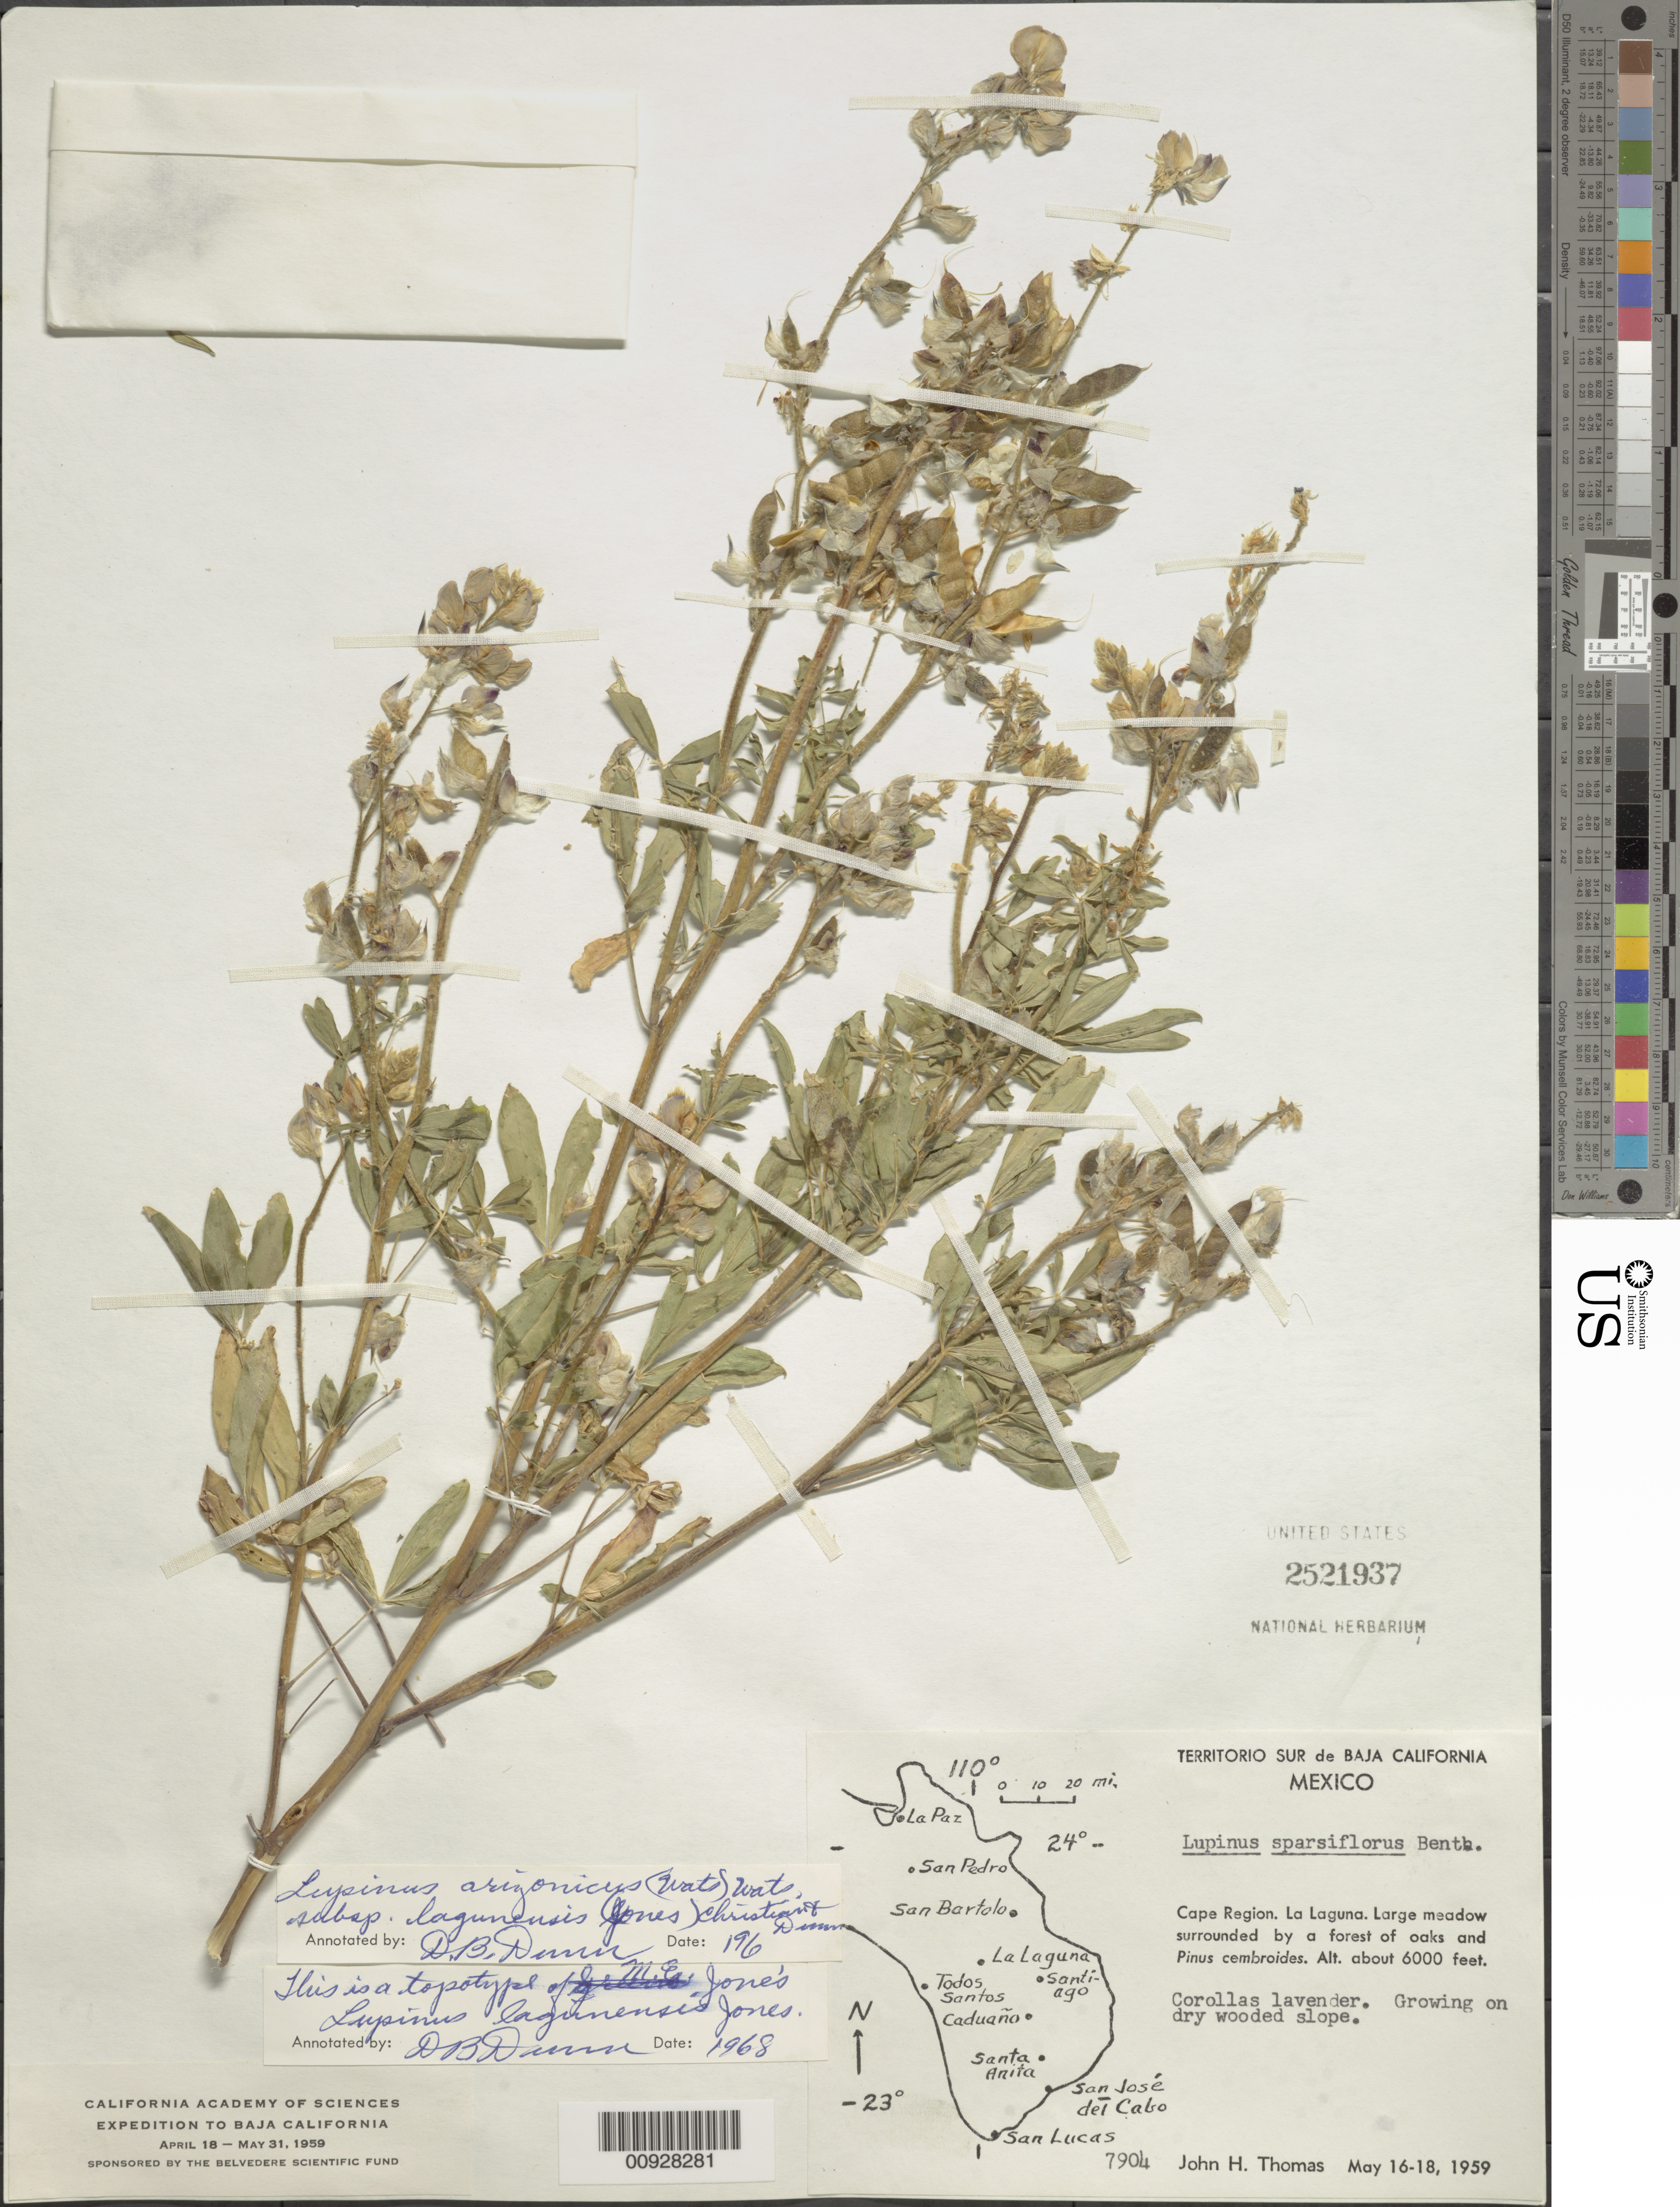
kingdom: Plantae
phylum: Tracheophyta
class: Magnoliopsida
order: Fabales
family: Fabaceae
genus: Lupinus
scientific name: Lupinus arizonicus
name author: (S. Watson) S. Watson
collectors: J. H. Thomas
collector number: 7904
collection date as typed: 16 May 1959 to 18 May 1959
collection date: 1959-05-16/1959-05-18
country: Mexico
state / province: Baja California Sur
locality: Cape Region. La Laguna. Territorio Sur de Baja California.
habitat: Large meadow surrounded by a forest of oaks and Pinus cembroides. Growing on dry wooded slope.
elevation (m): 1829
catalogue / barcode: US 2521937